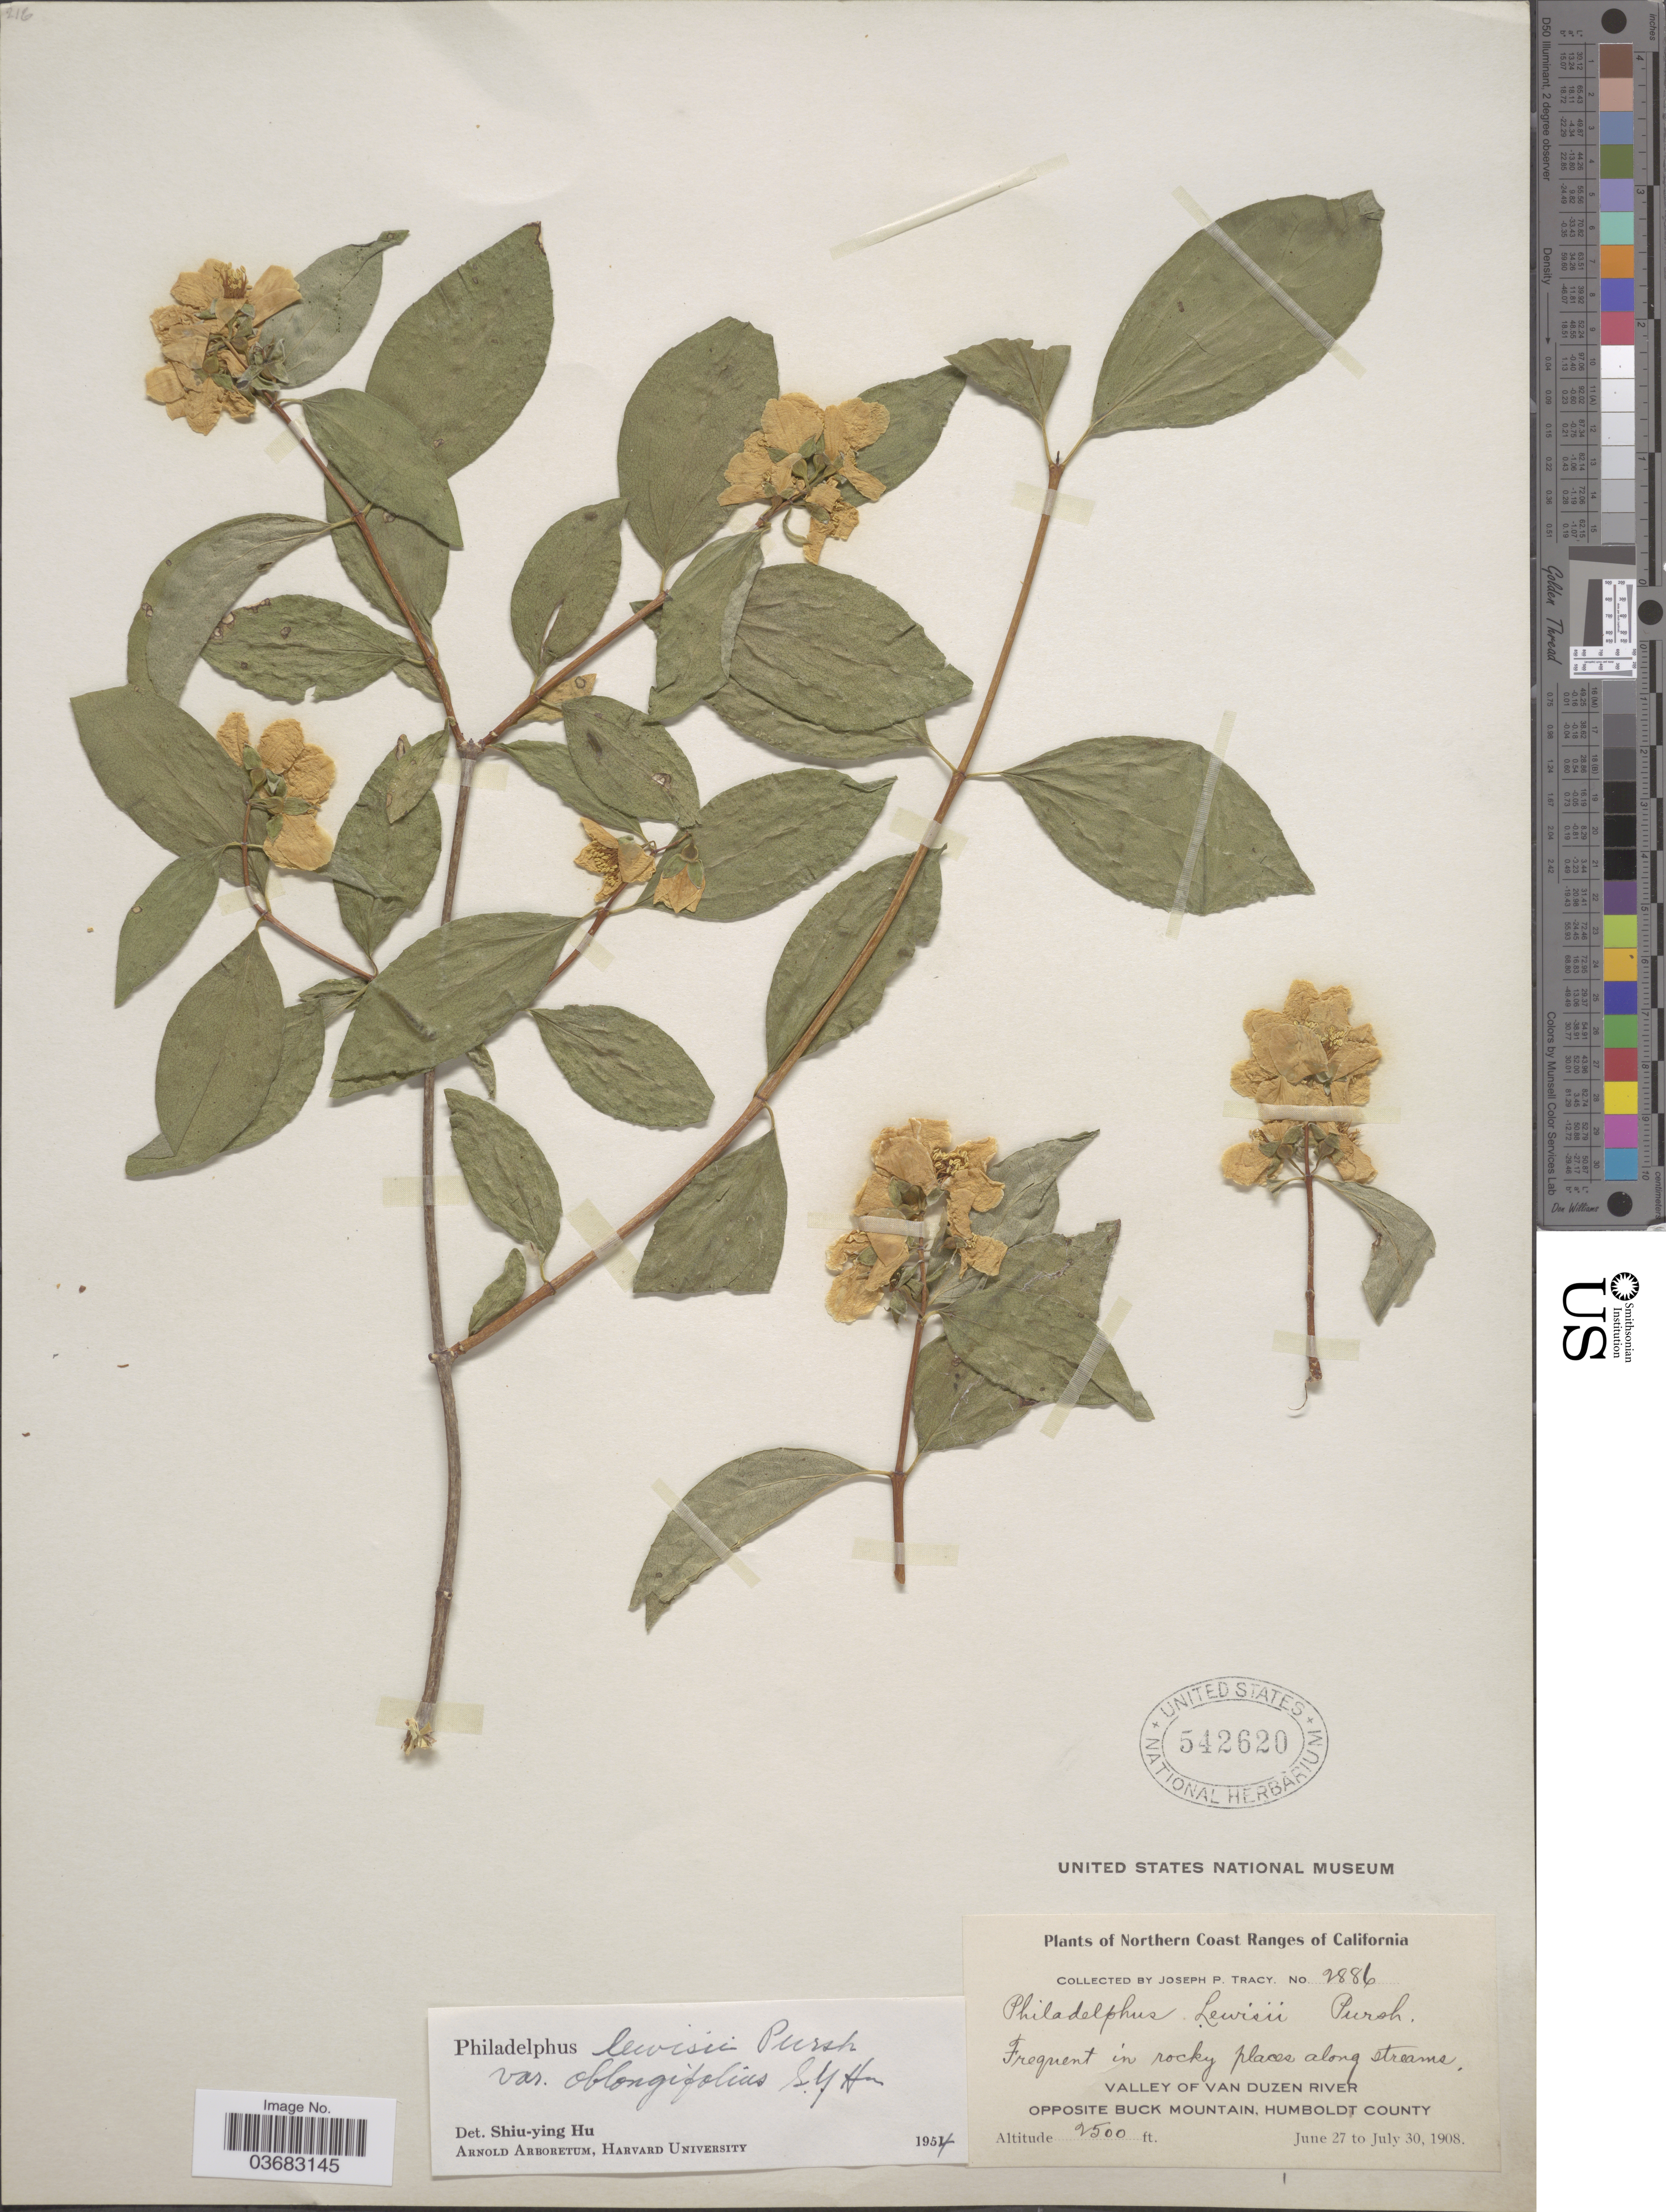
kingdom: Plantae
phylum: Tracheophyta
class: Magnoliopsida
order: Cornales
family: Hydrangeaceae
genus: Philadelphus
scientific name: Philadelphus lewisii var. oblongifolius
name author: S.Y. Hu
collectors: J. Tracy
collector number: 2886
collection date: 1908-06-27/1908-07-30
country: United States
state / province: California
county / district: Humboldt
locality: Northern Coast Ranges of California. Valley of Van Duzen River. Opposite Buck Mountain, Humboldt County.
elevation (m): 762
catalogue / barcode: US 542620